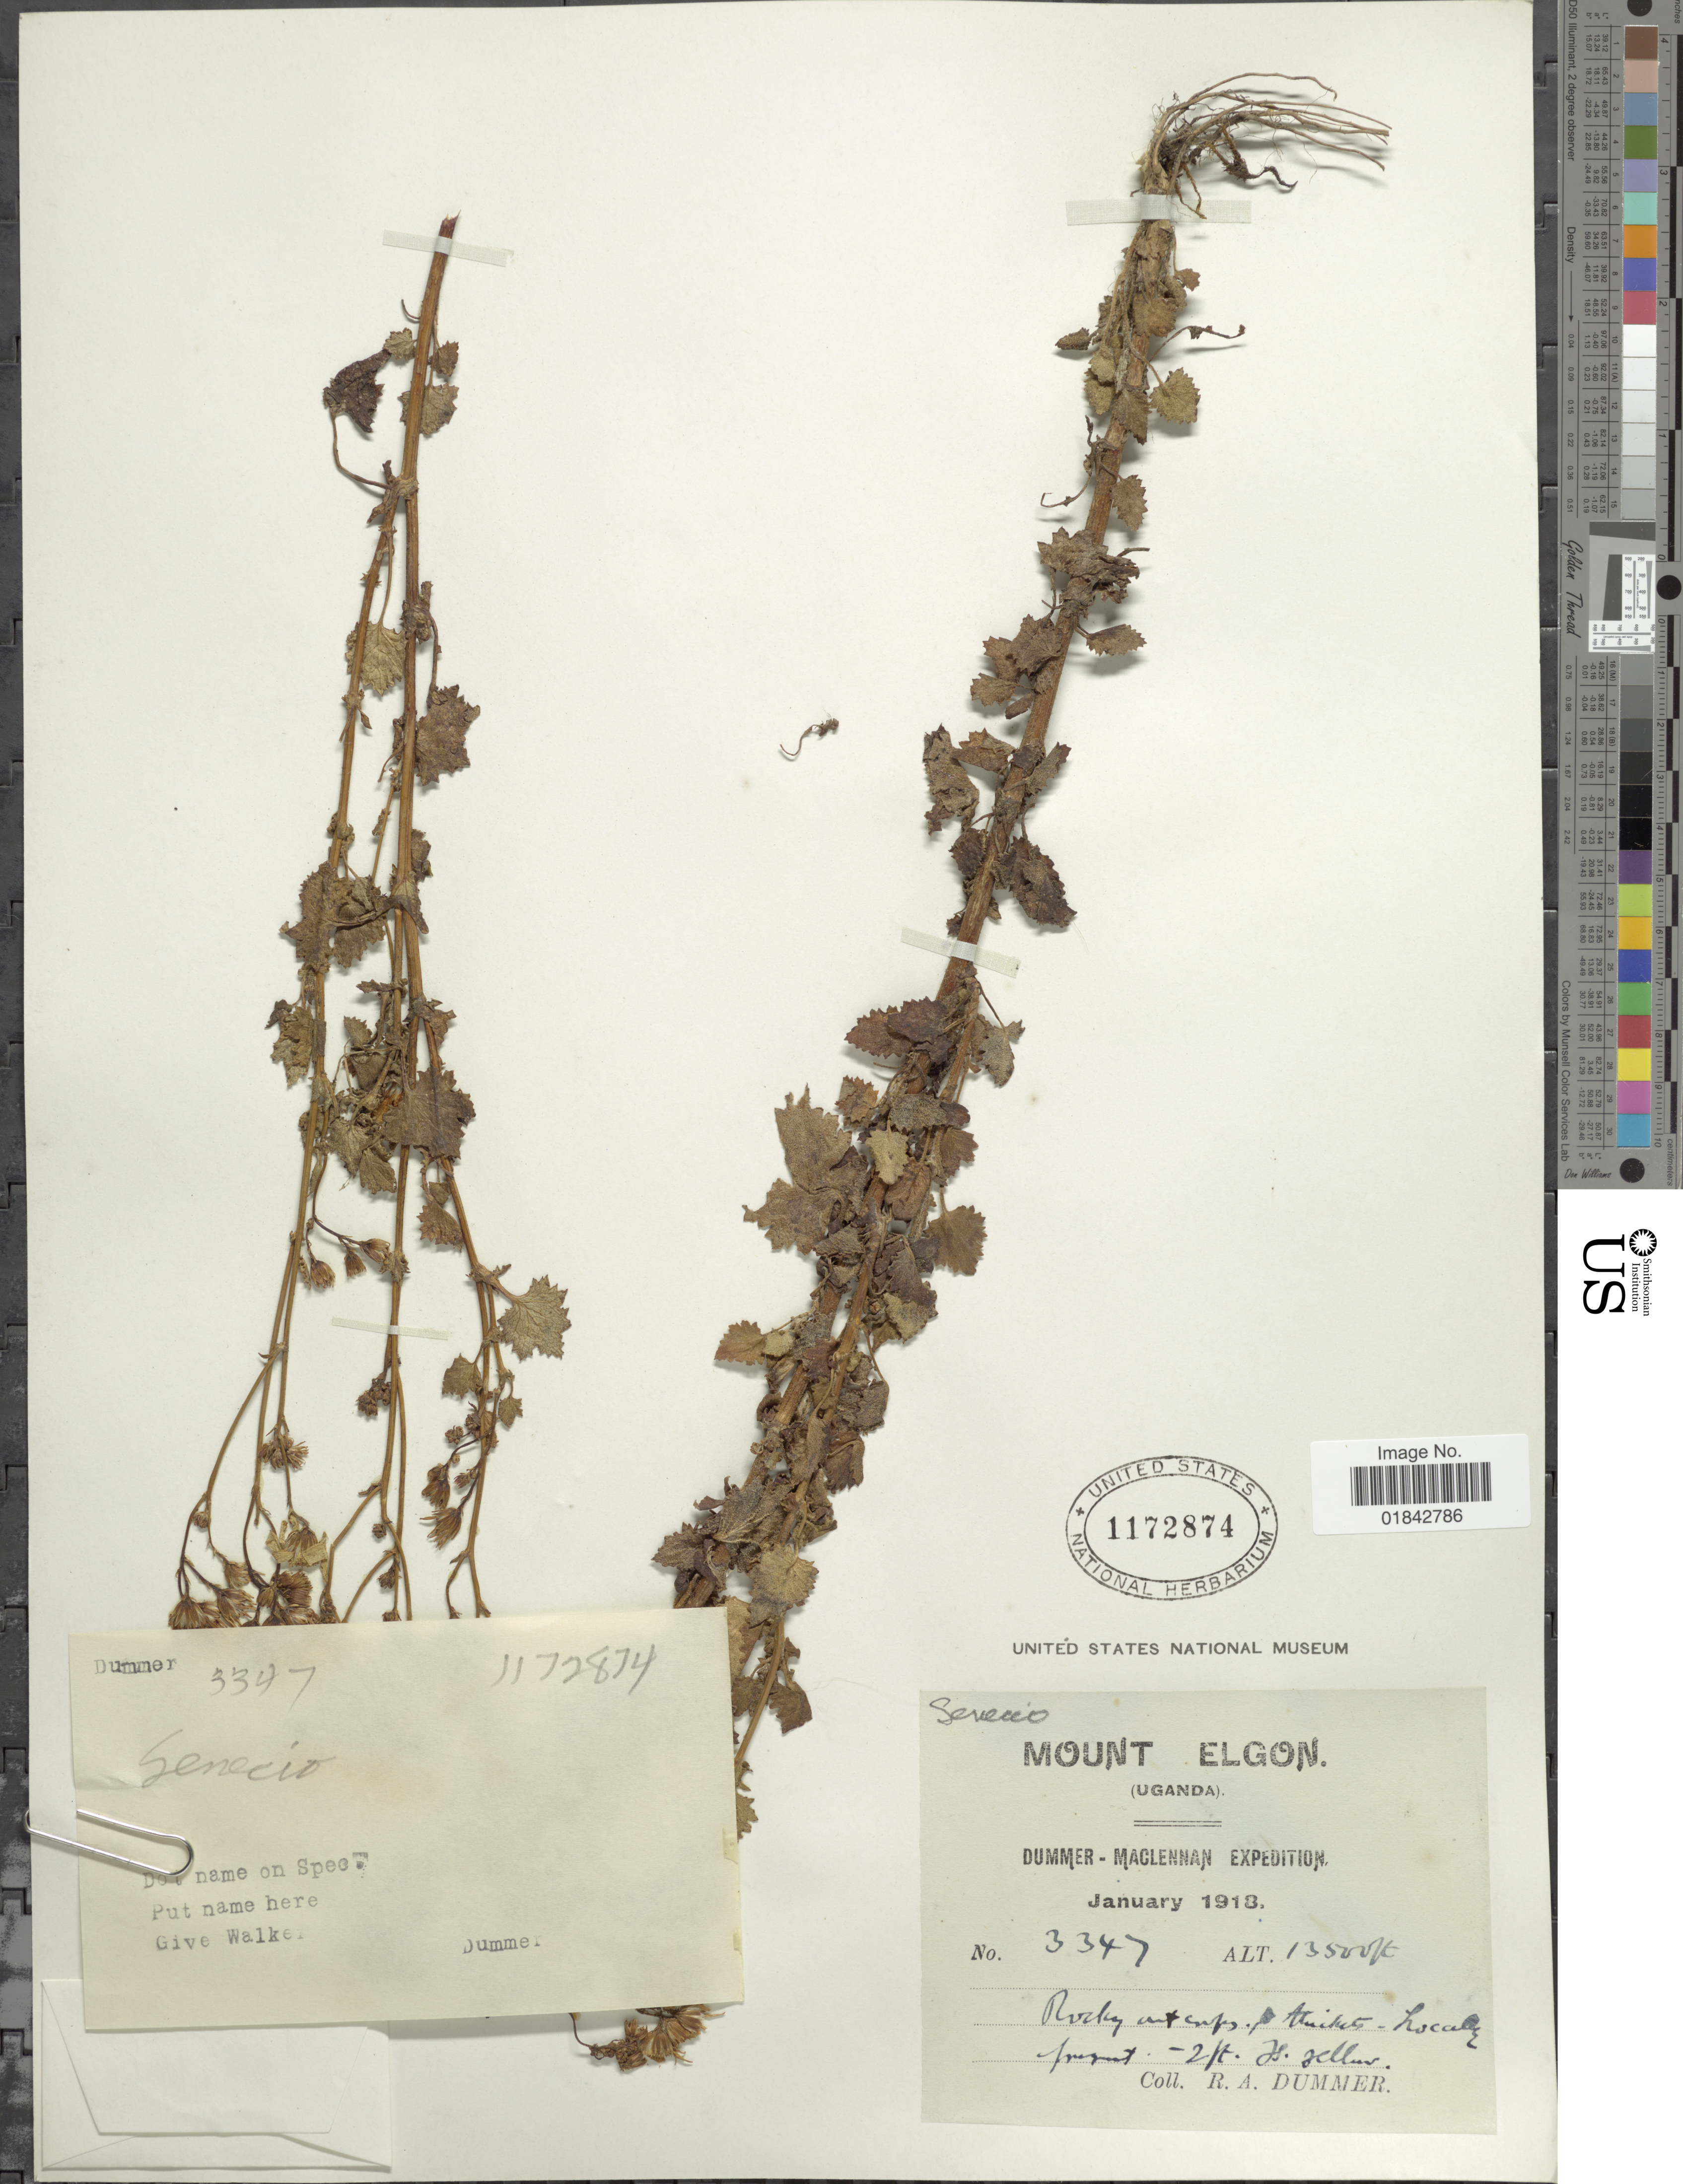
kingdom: Plantae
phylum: Tracheophyta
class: Magnoliopsida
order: Asterales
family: Asteraceae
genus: Senecio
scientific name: Senecio sp.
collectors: R. Dümmer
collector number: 3347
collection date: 1918-01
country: Uganda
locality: Mount Elgon, rocky outcrops, thickets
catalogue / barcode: US 1172874